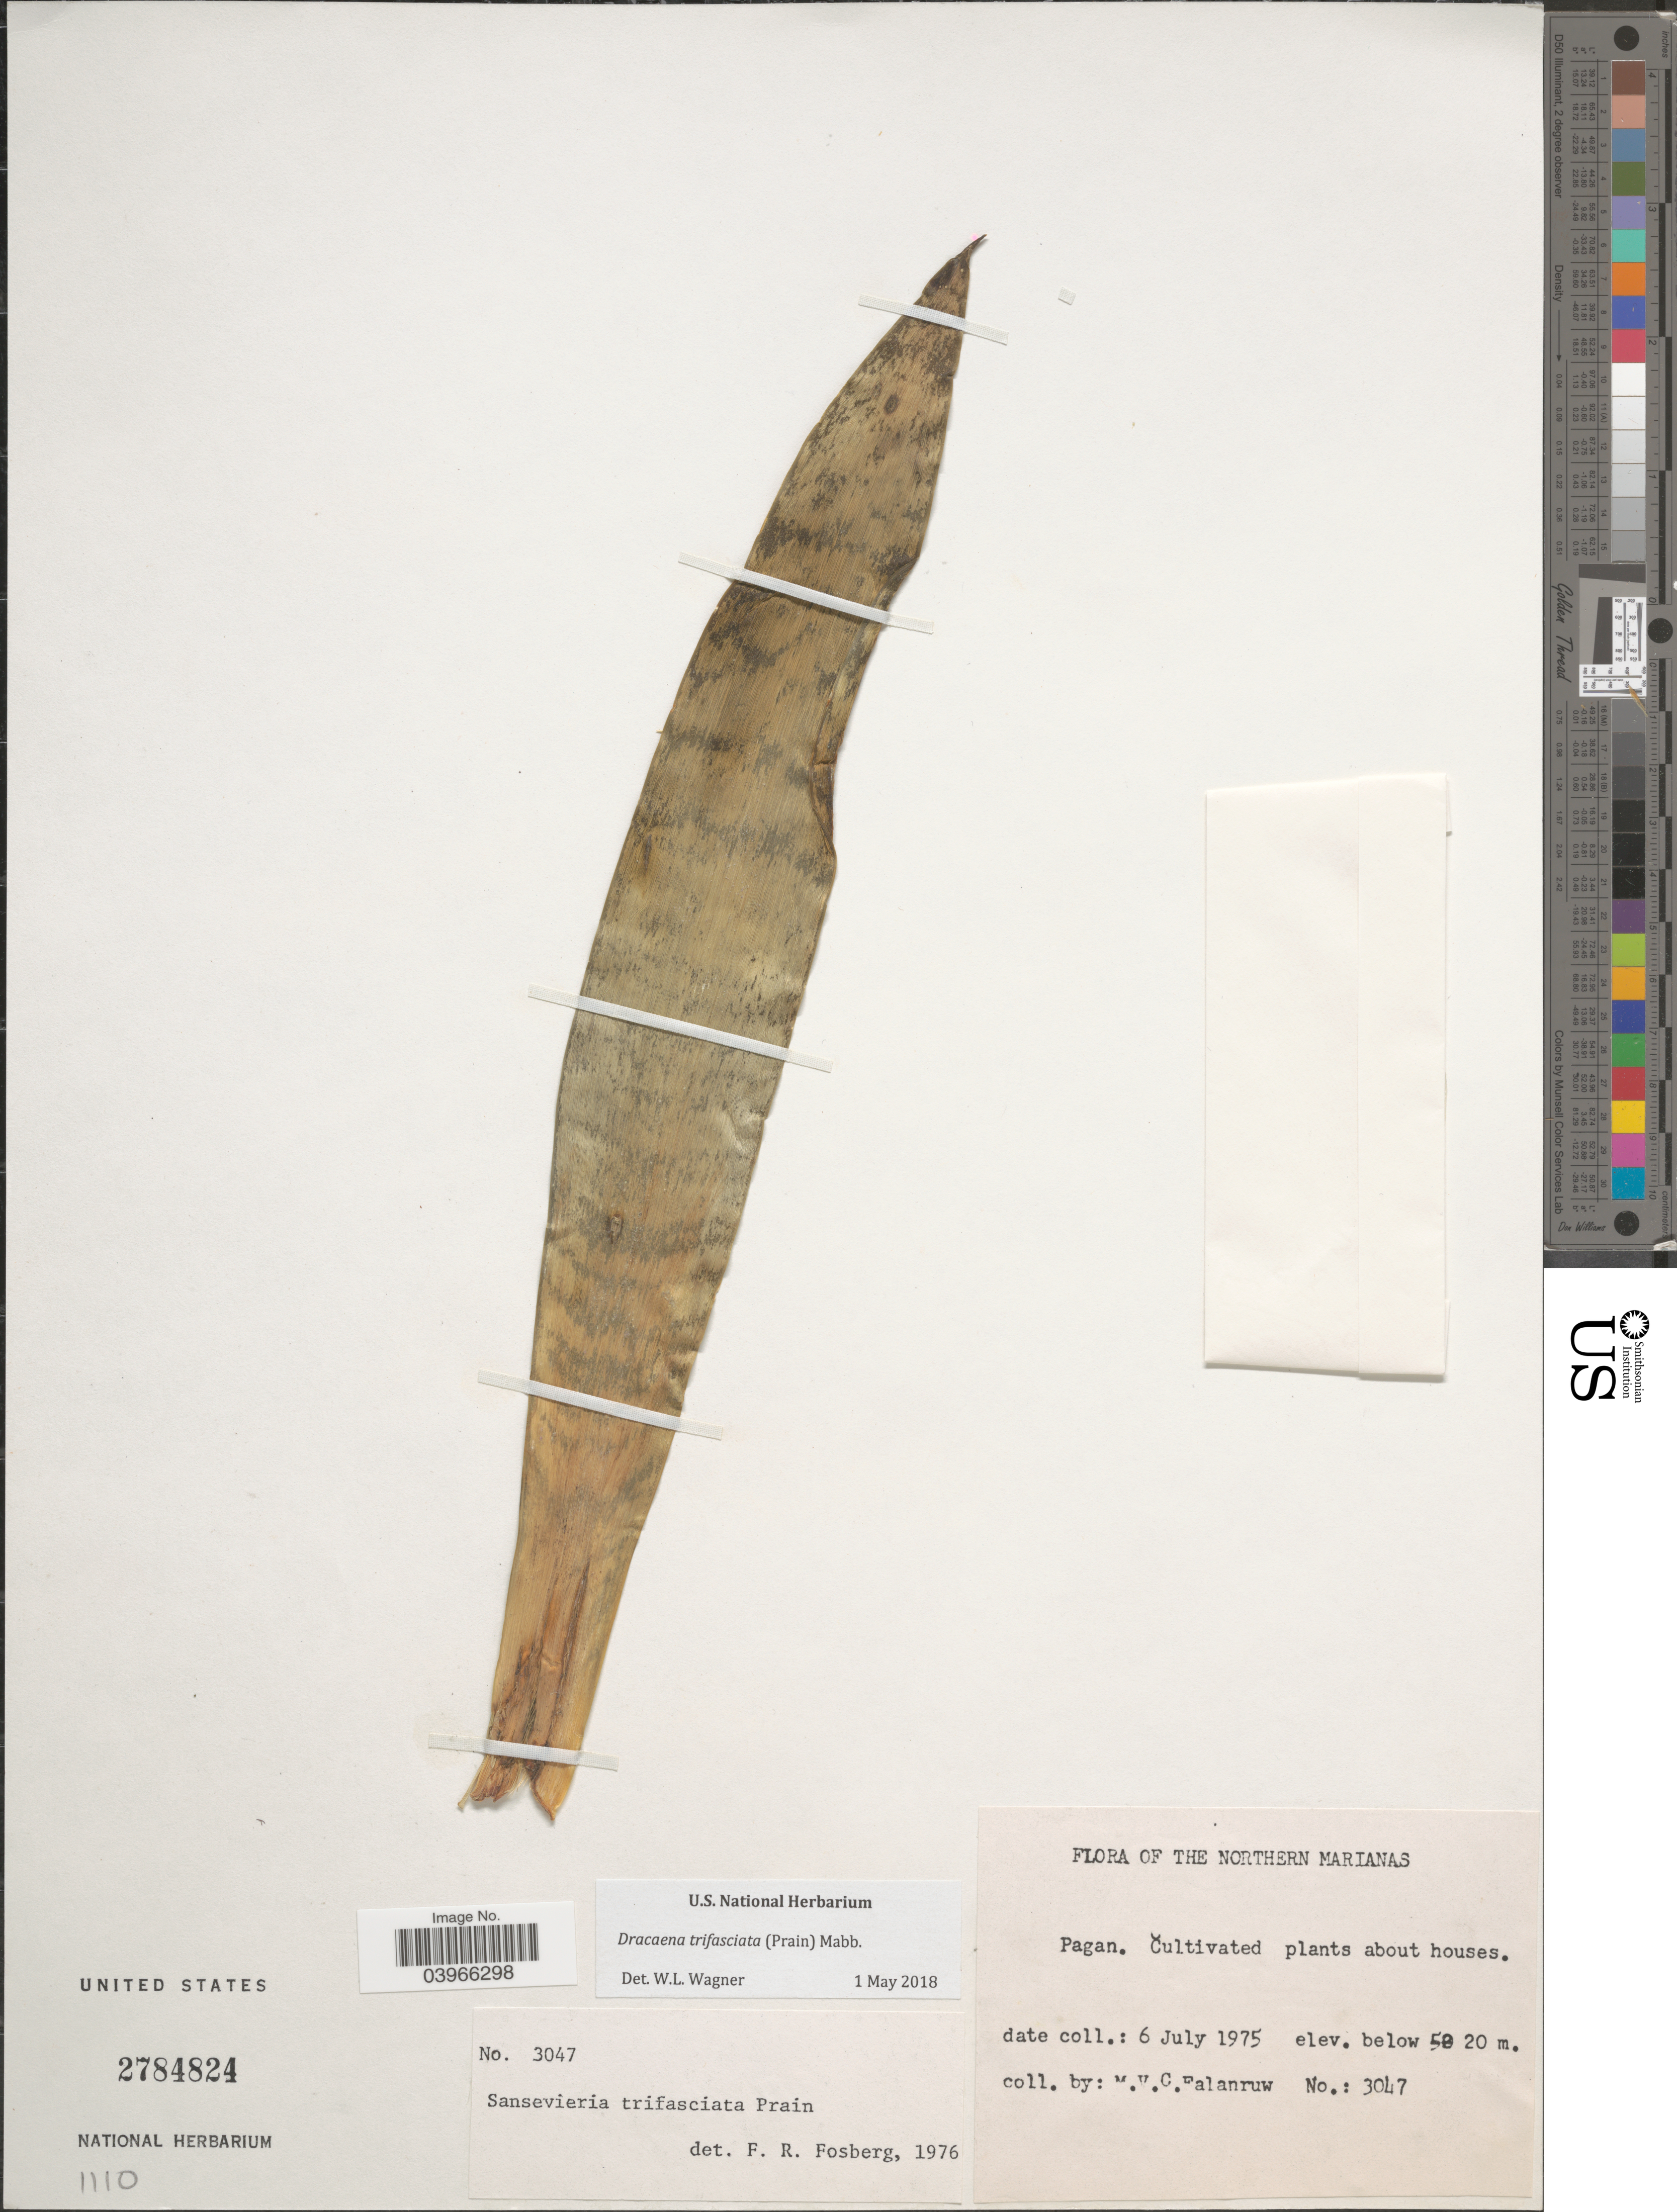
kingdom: Plantae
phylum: Tracheophyta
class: Liliopsida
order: Asparagales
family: Asparagaceae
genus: Dracaena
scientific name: Dracaena trifasciata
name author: (Prain) Mabb.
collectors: M. V. Falanruw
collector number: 3047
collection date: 1975-07-06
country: Northern Mariana Islands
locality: Northern Marianas. Pagan. About houses.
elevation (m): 20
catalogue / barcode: US 2784824